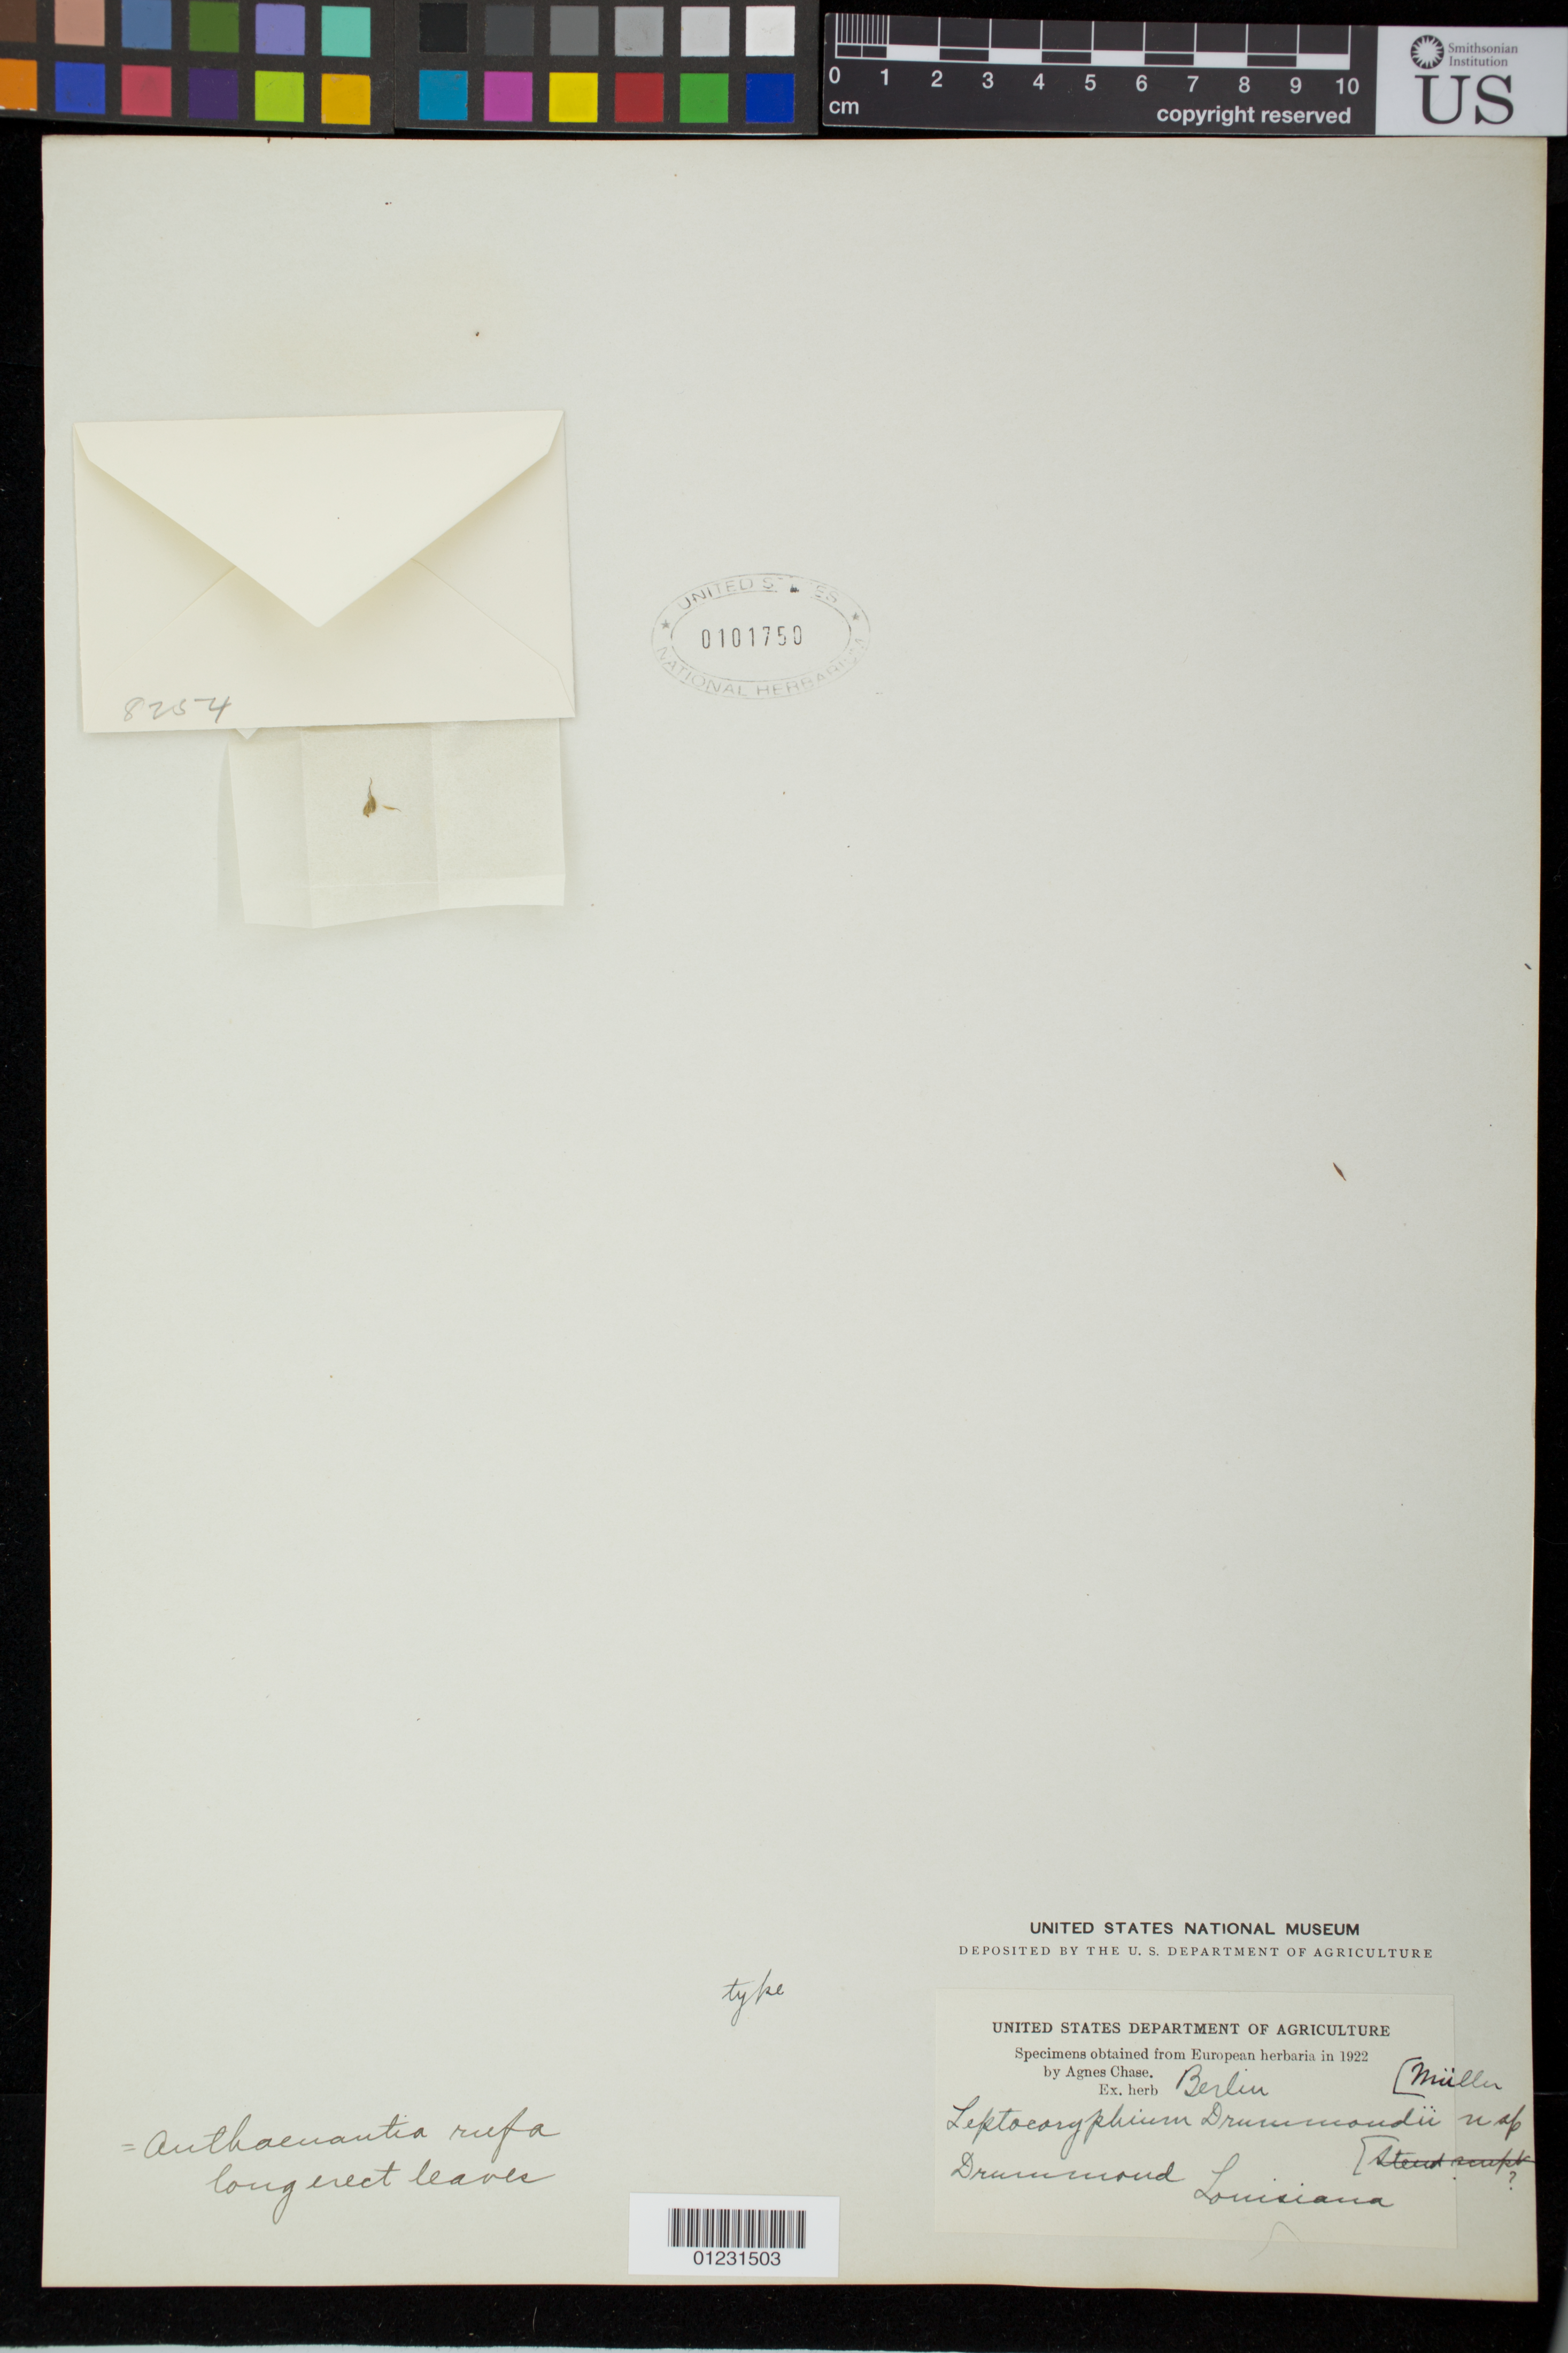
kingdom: Plantae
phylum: Tracheophyta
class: Liliopsida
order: Poales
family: Poaceae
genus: Leptocoryphium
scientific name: Leptocoryphium drummondii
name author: Müll. Hal.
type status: Type Collection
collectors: T. Drummond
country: United States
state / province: Louisiana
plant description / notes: Fragmentary material of type specimen ex herb. Berlin.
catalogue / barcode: US 101750